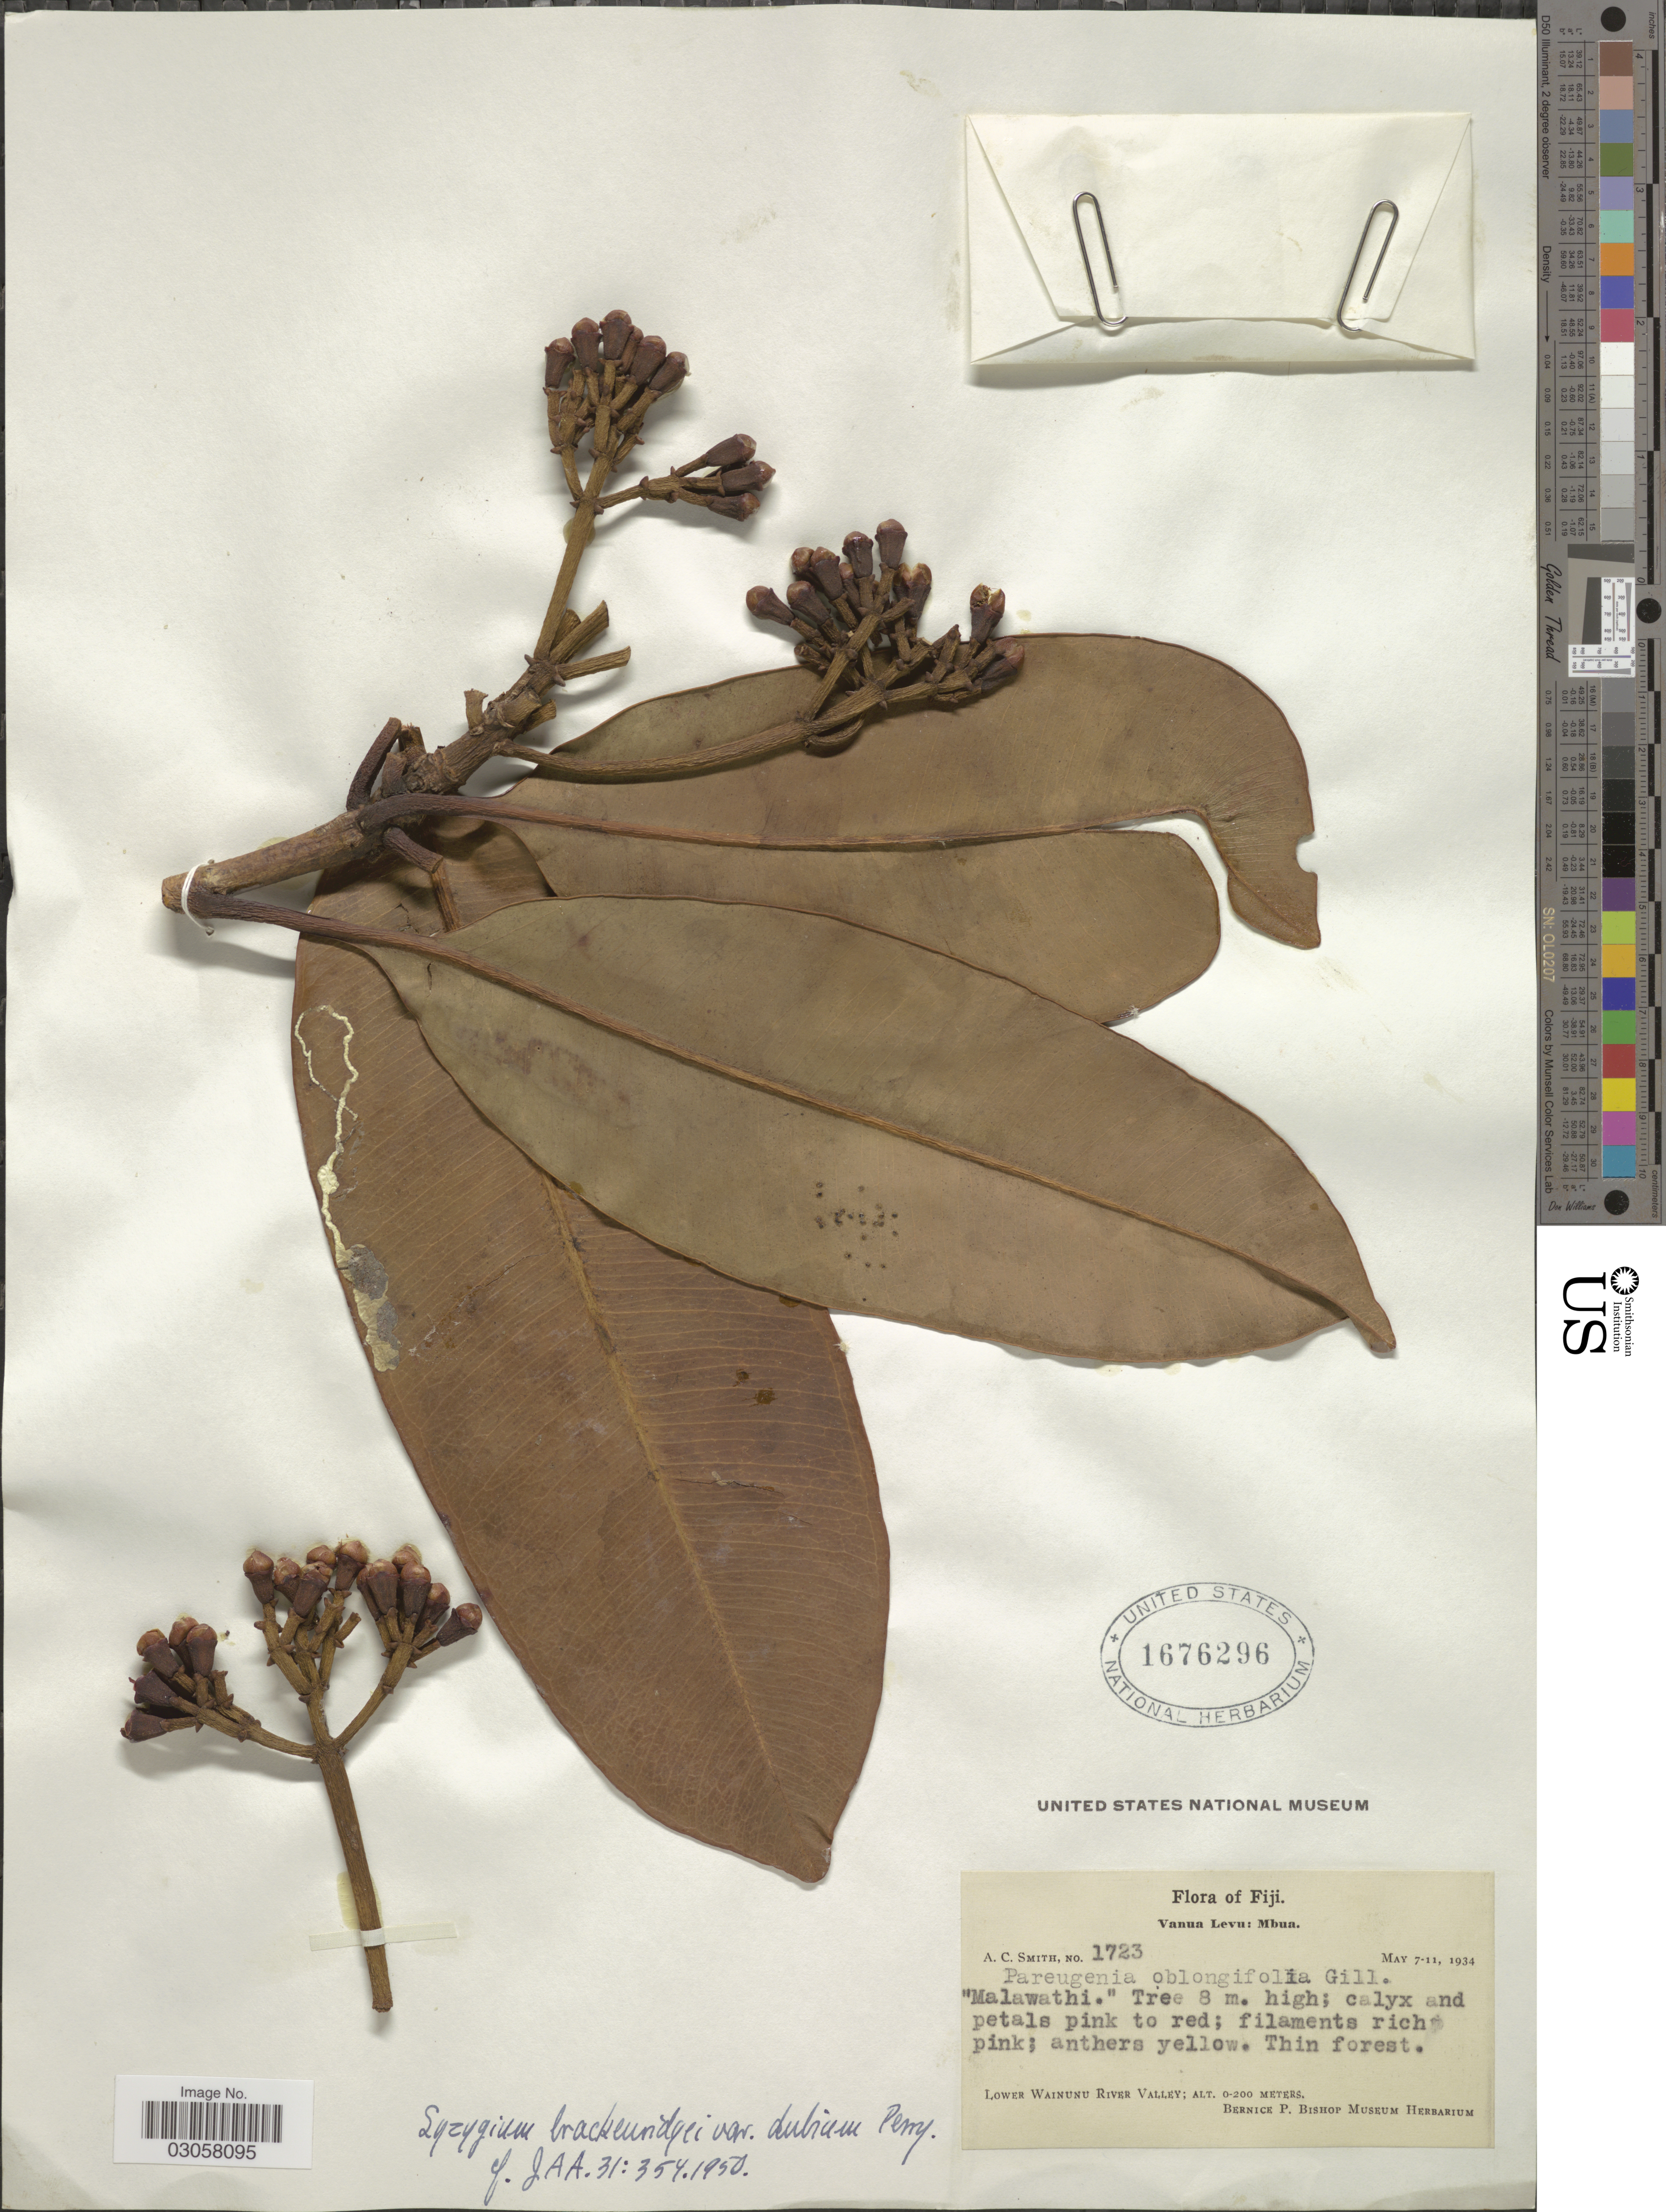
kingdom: Plantae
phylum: Tracheophyta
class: Magnoliopsida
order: Myrtales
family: Myrtaceae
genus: Syzygium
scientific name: Syzygium brackenridgei var. dubium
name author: L.M. Perry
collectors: A. C. Smith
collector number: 1723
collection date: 1934-05-07/1934-05-11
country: Fiji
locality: Vanua Levu: Mbua. Lower Wainunu River Valley.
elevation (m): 0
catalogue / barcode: US 1676296